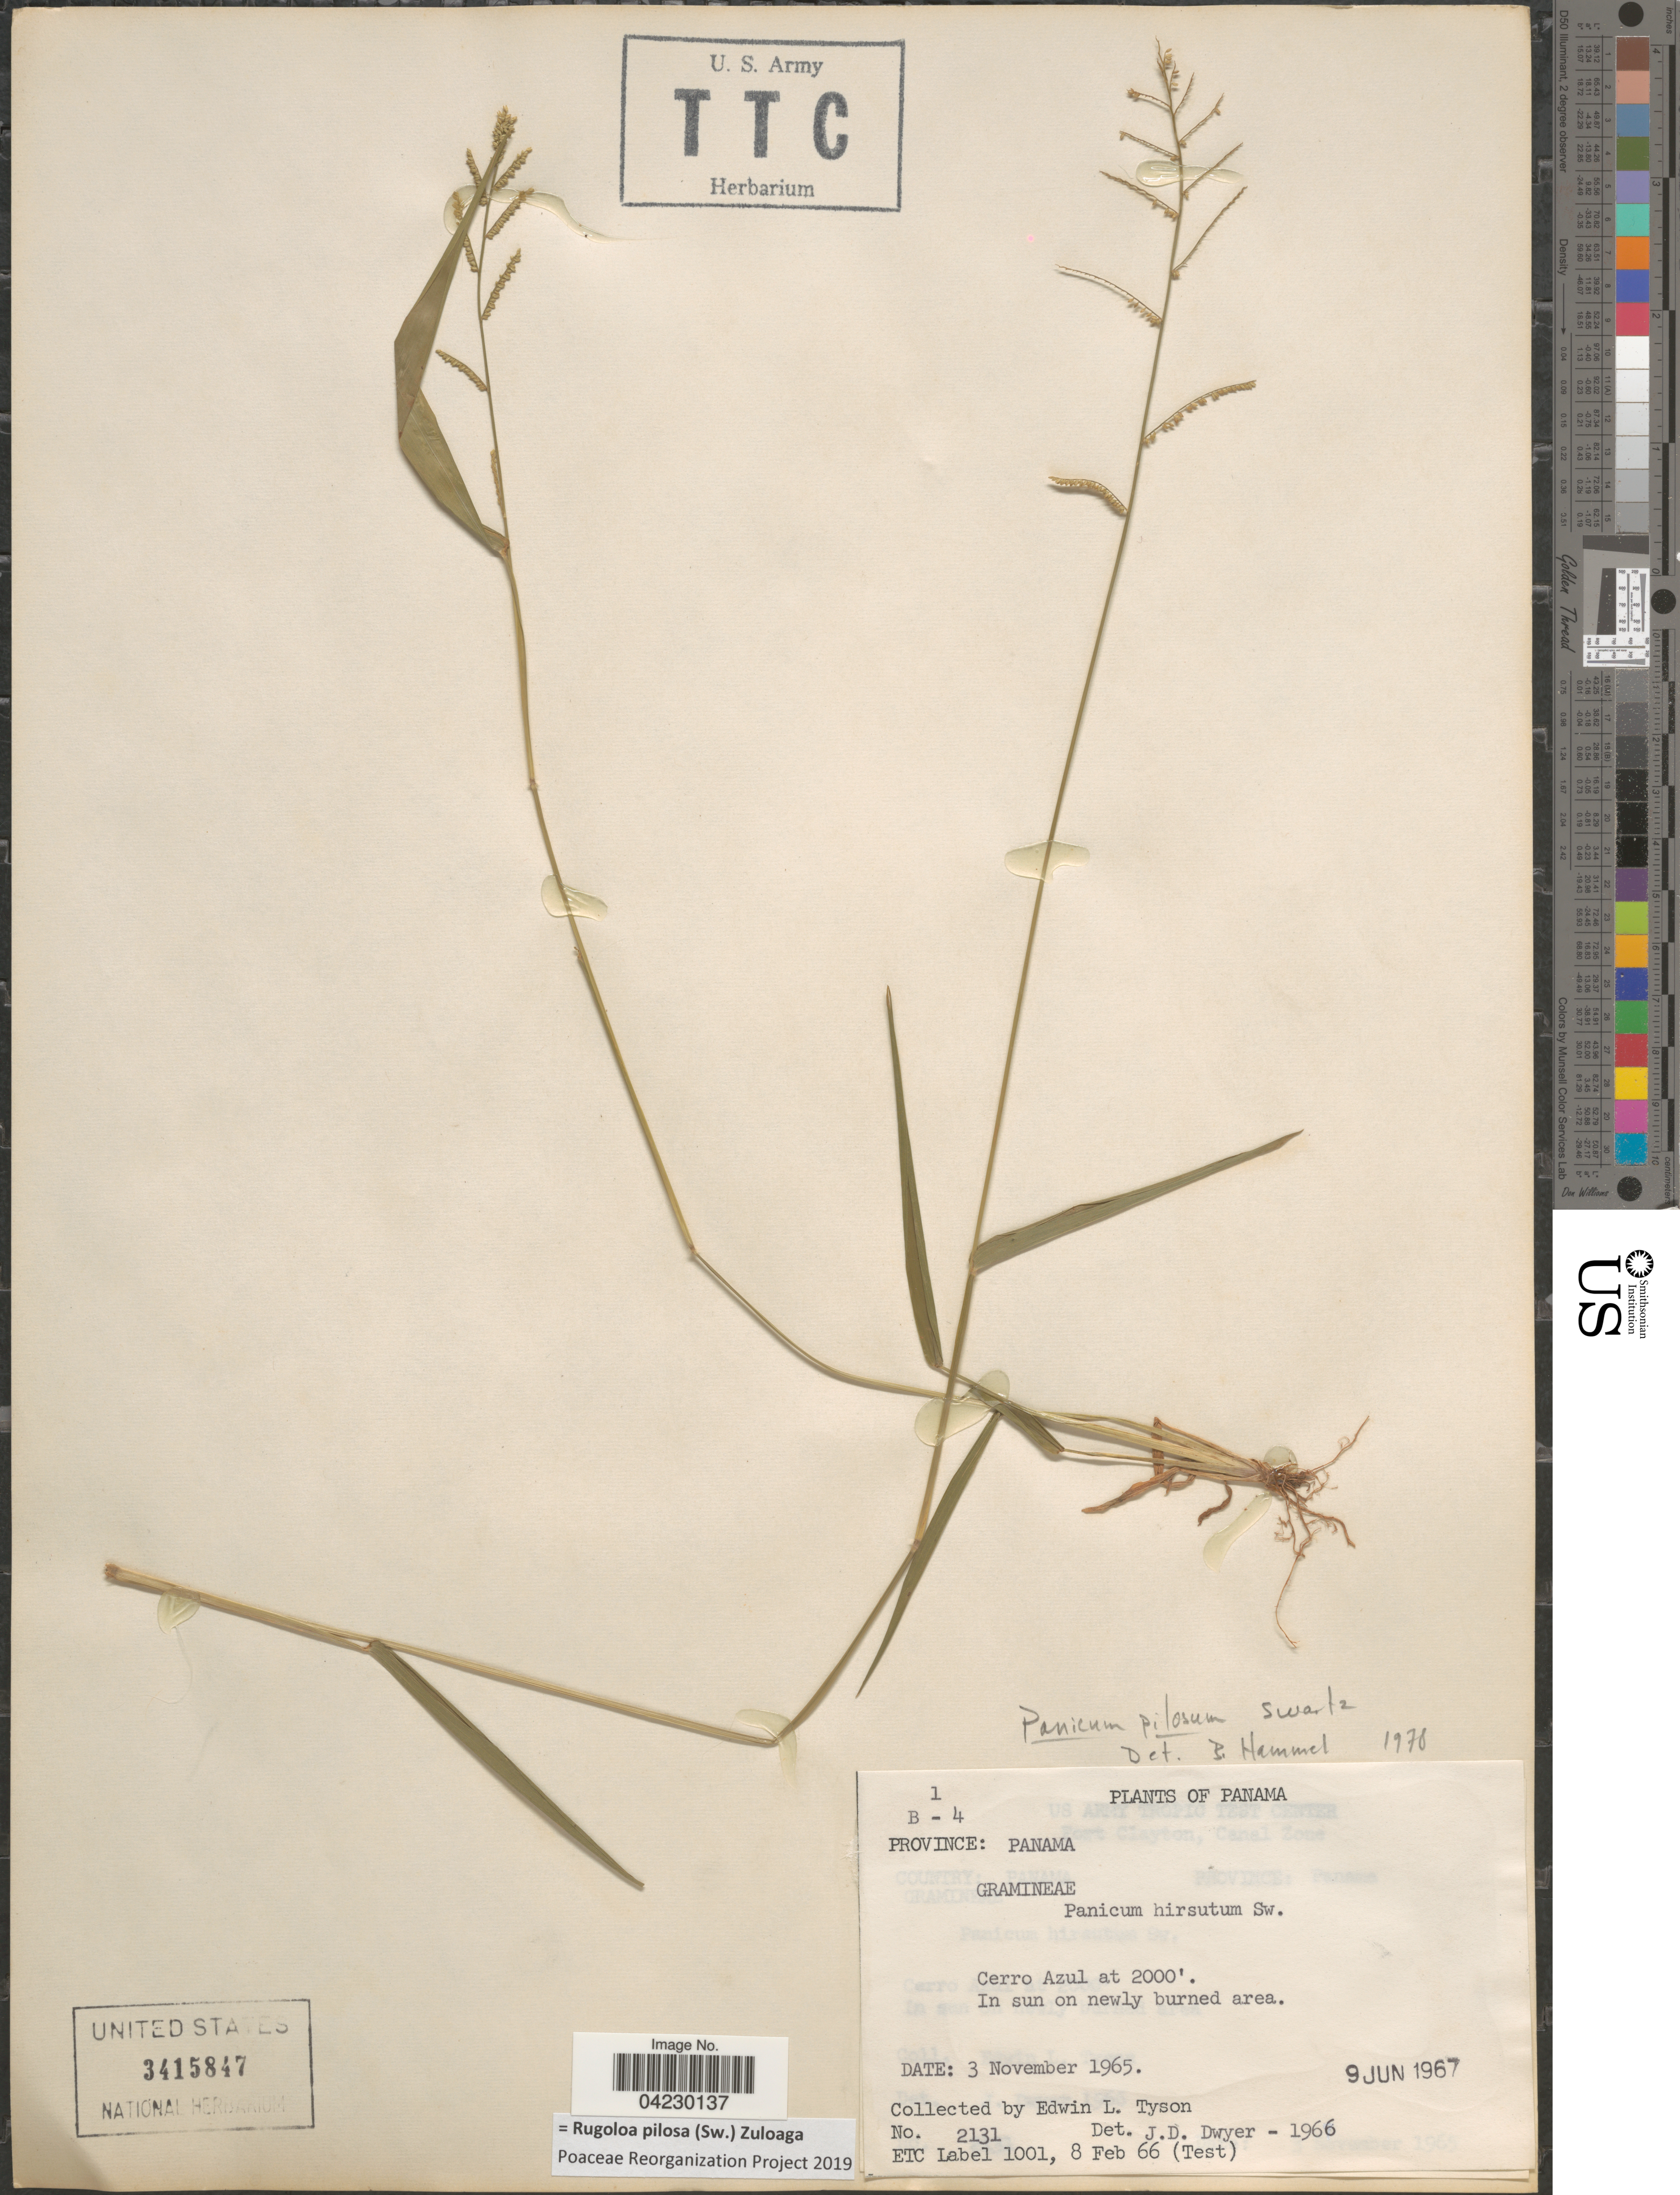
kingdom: Plantae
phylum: Tracheophyta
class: Liliopsida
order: Poales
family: Poaceae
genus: Rugoloa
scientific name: Rugoloa pilosa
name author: (Sw.) Zuloaga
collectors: E. L. Tyson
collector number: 2131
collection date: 1965-11-03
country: Panama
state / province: Panamá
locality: Cerro Azul. In sun on newly burned area.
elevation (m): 610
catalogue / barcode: US 3415847